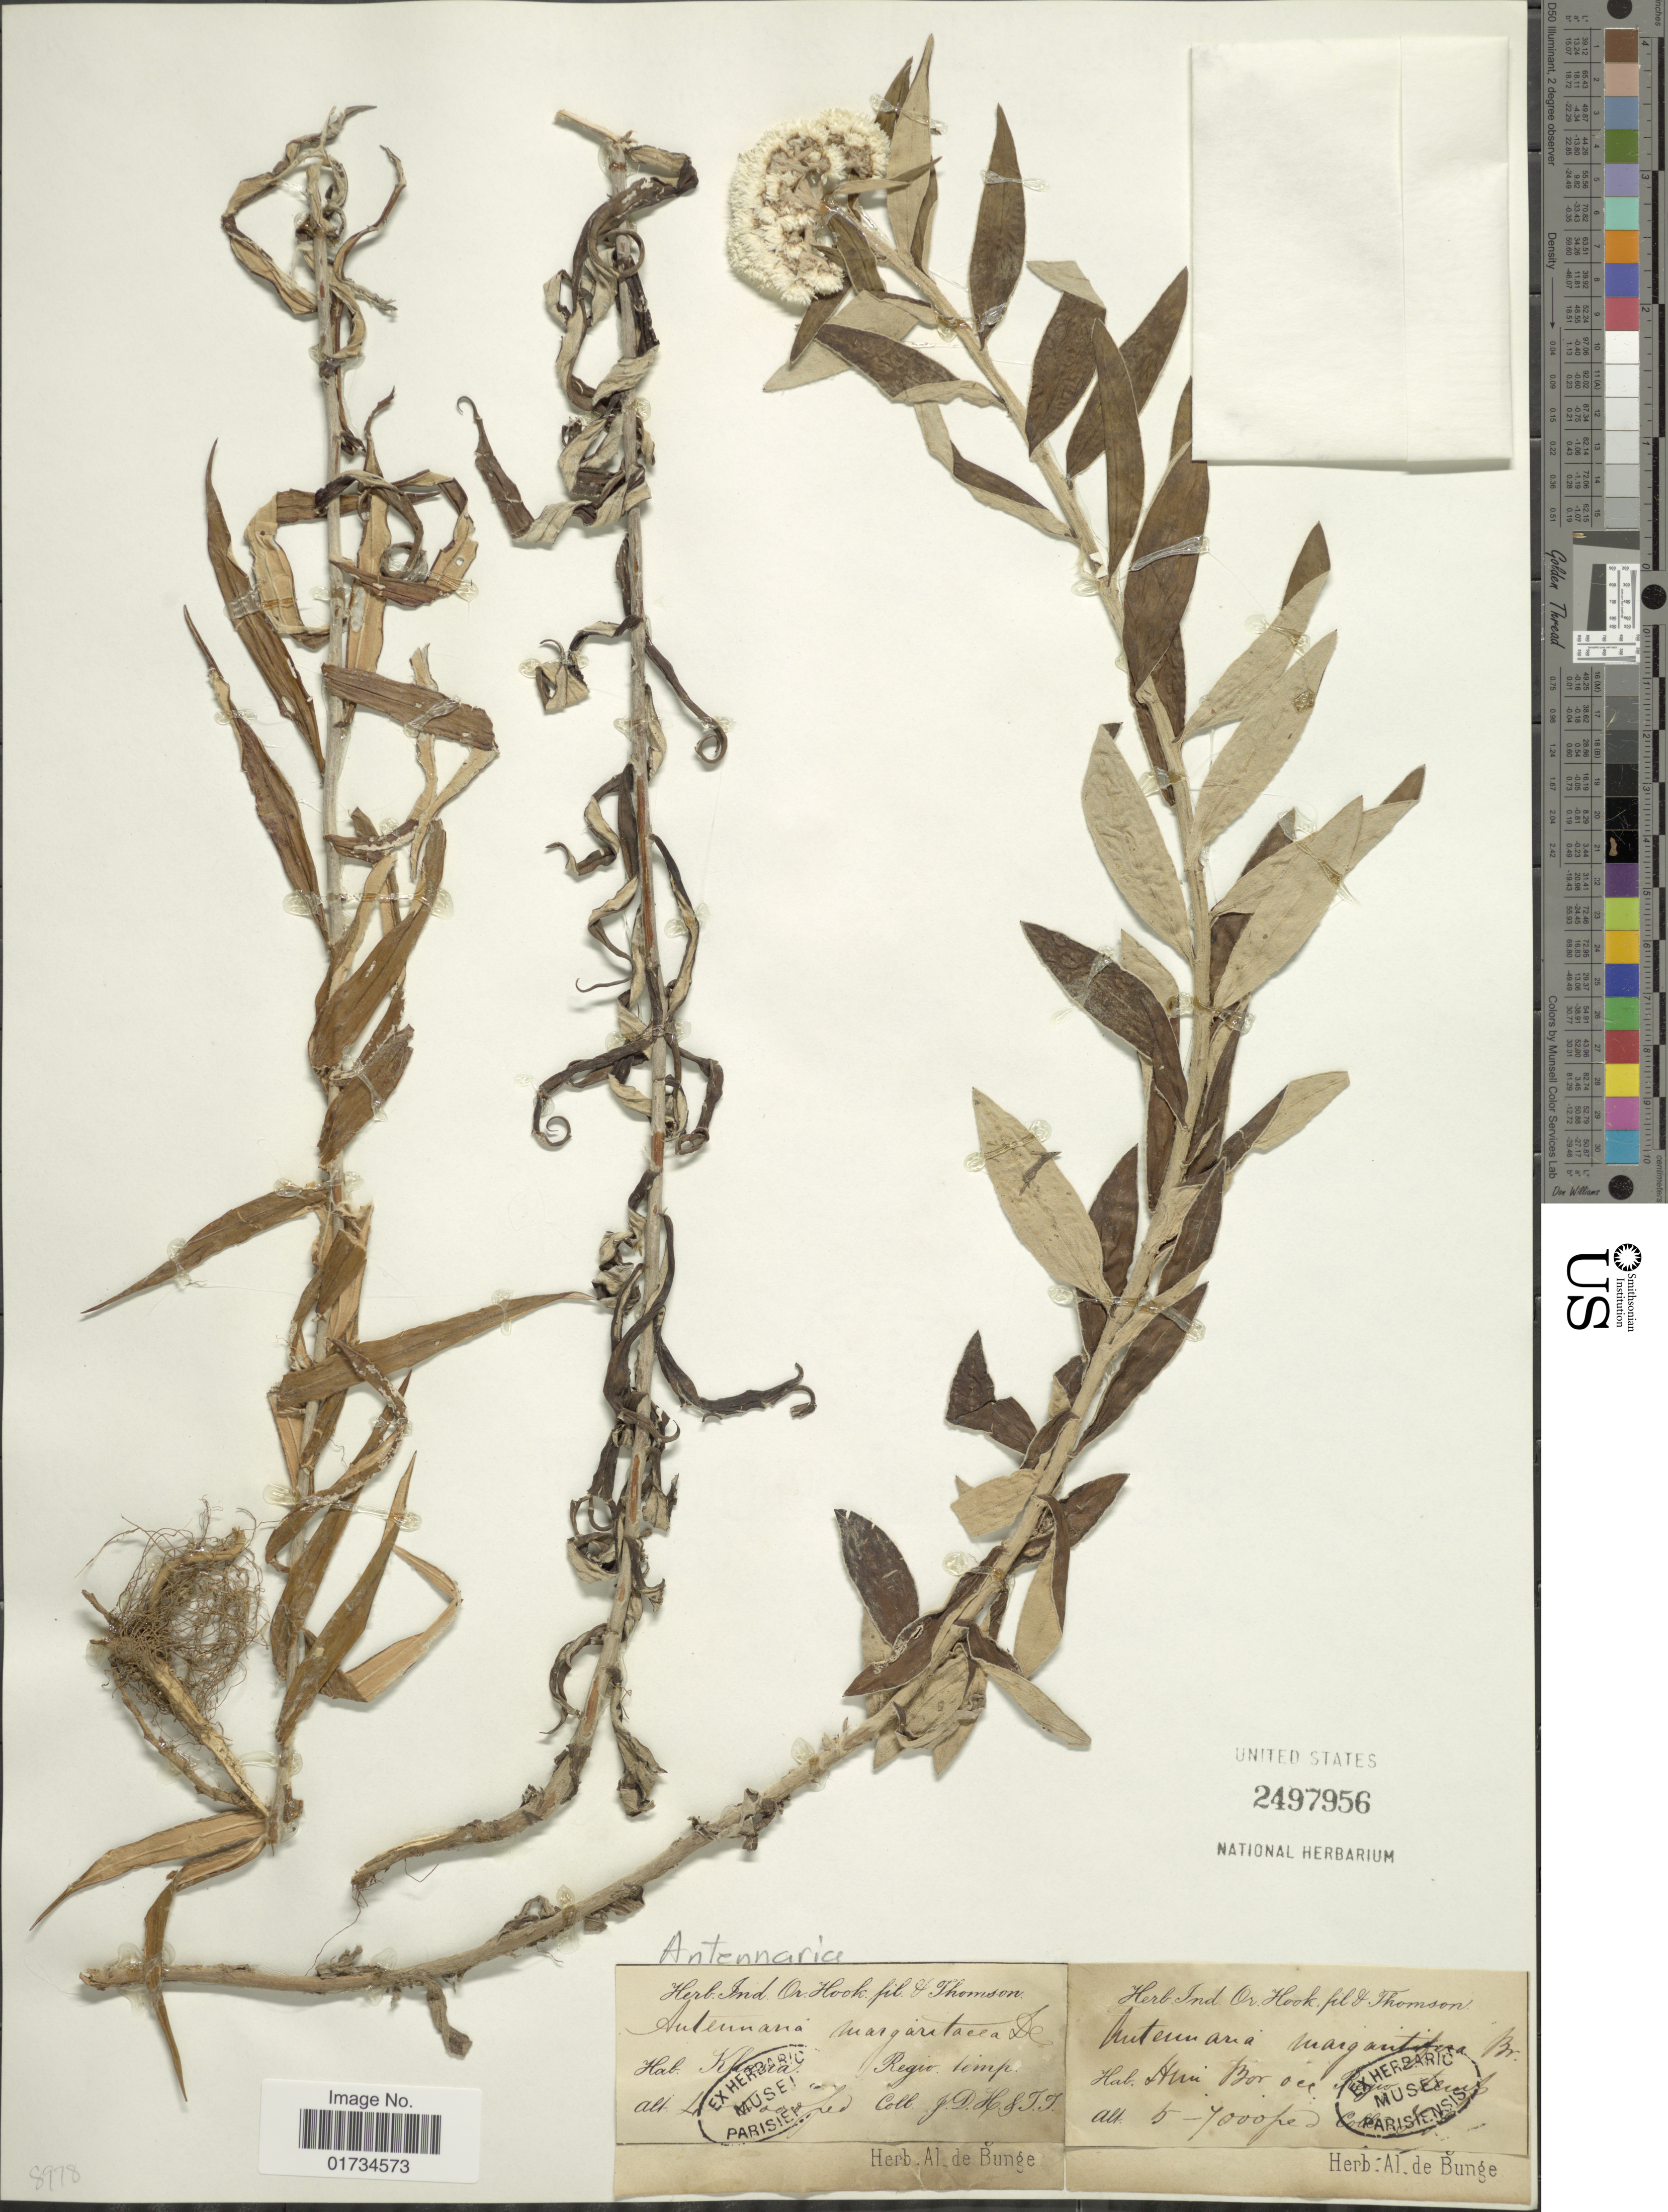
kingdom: Plantae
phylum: Tracheophyta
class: Magnoliopsida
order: Asterales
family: Asteraceae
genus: Anaphalis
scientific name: Anaphalis margaritacea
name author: (L.) Benth. & Hook. f.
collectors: J. D. Hooker & T. Thompson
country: India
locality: Ind. Khasia. Regio Temp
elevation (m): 1219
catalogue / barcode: US 2497956